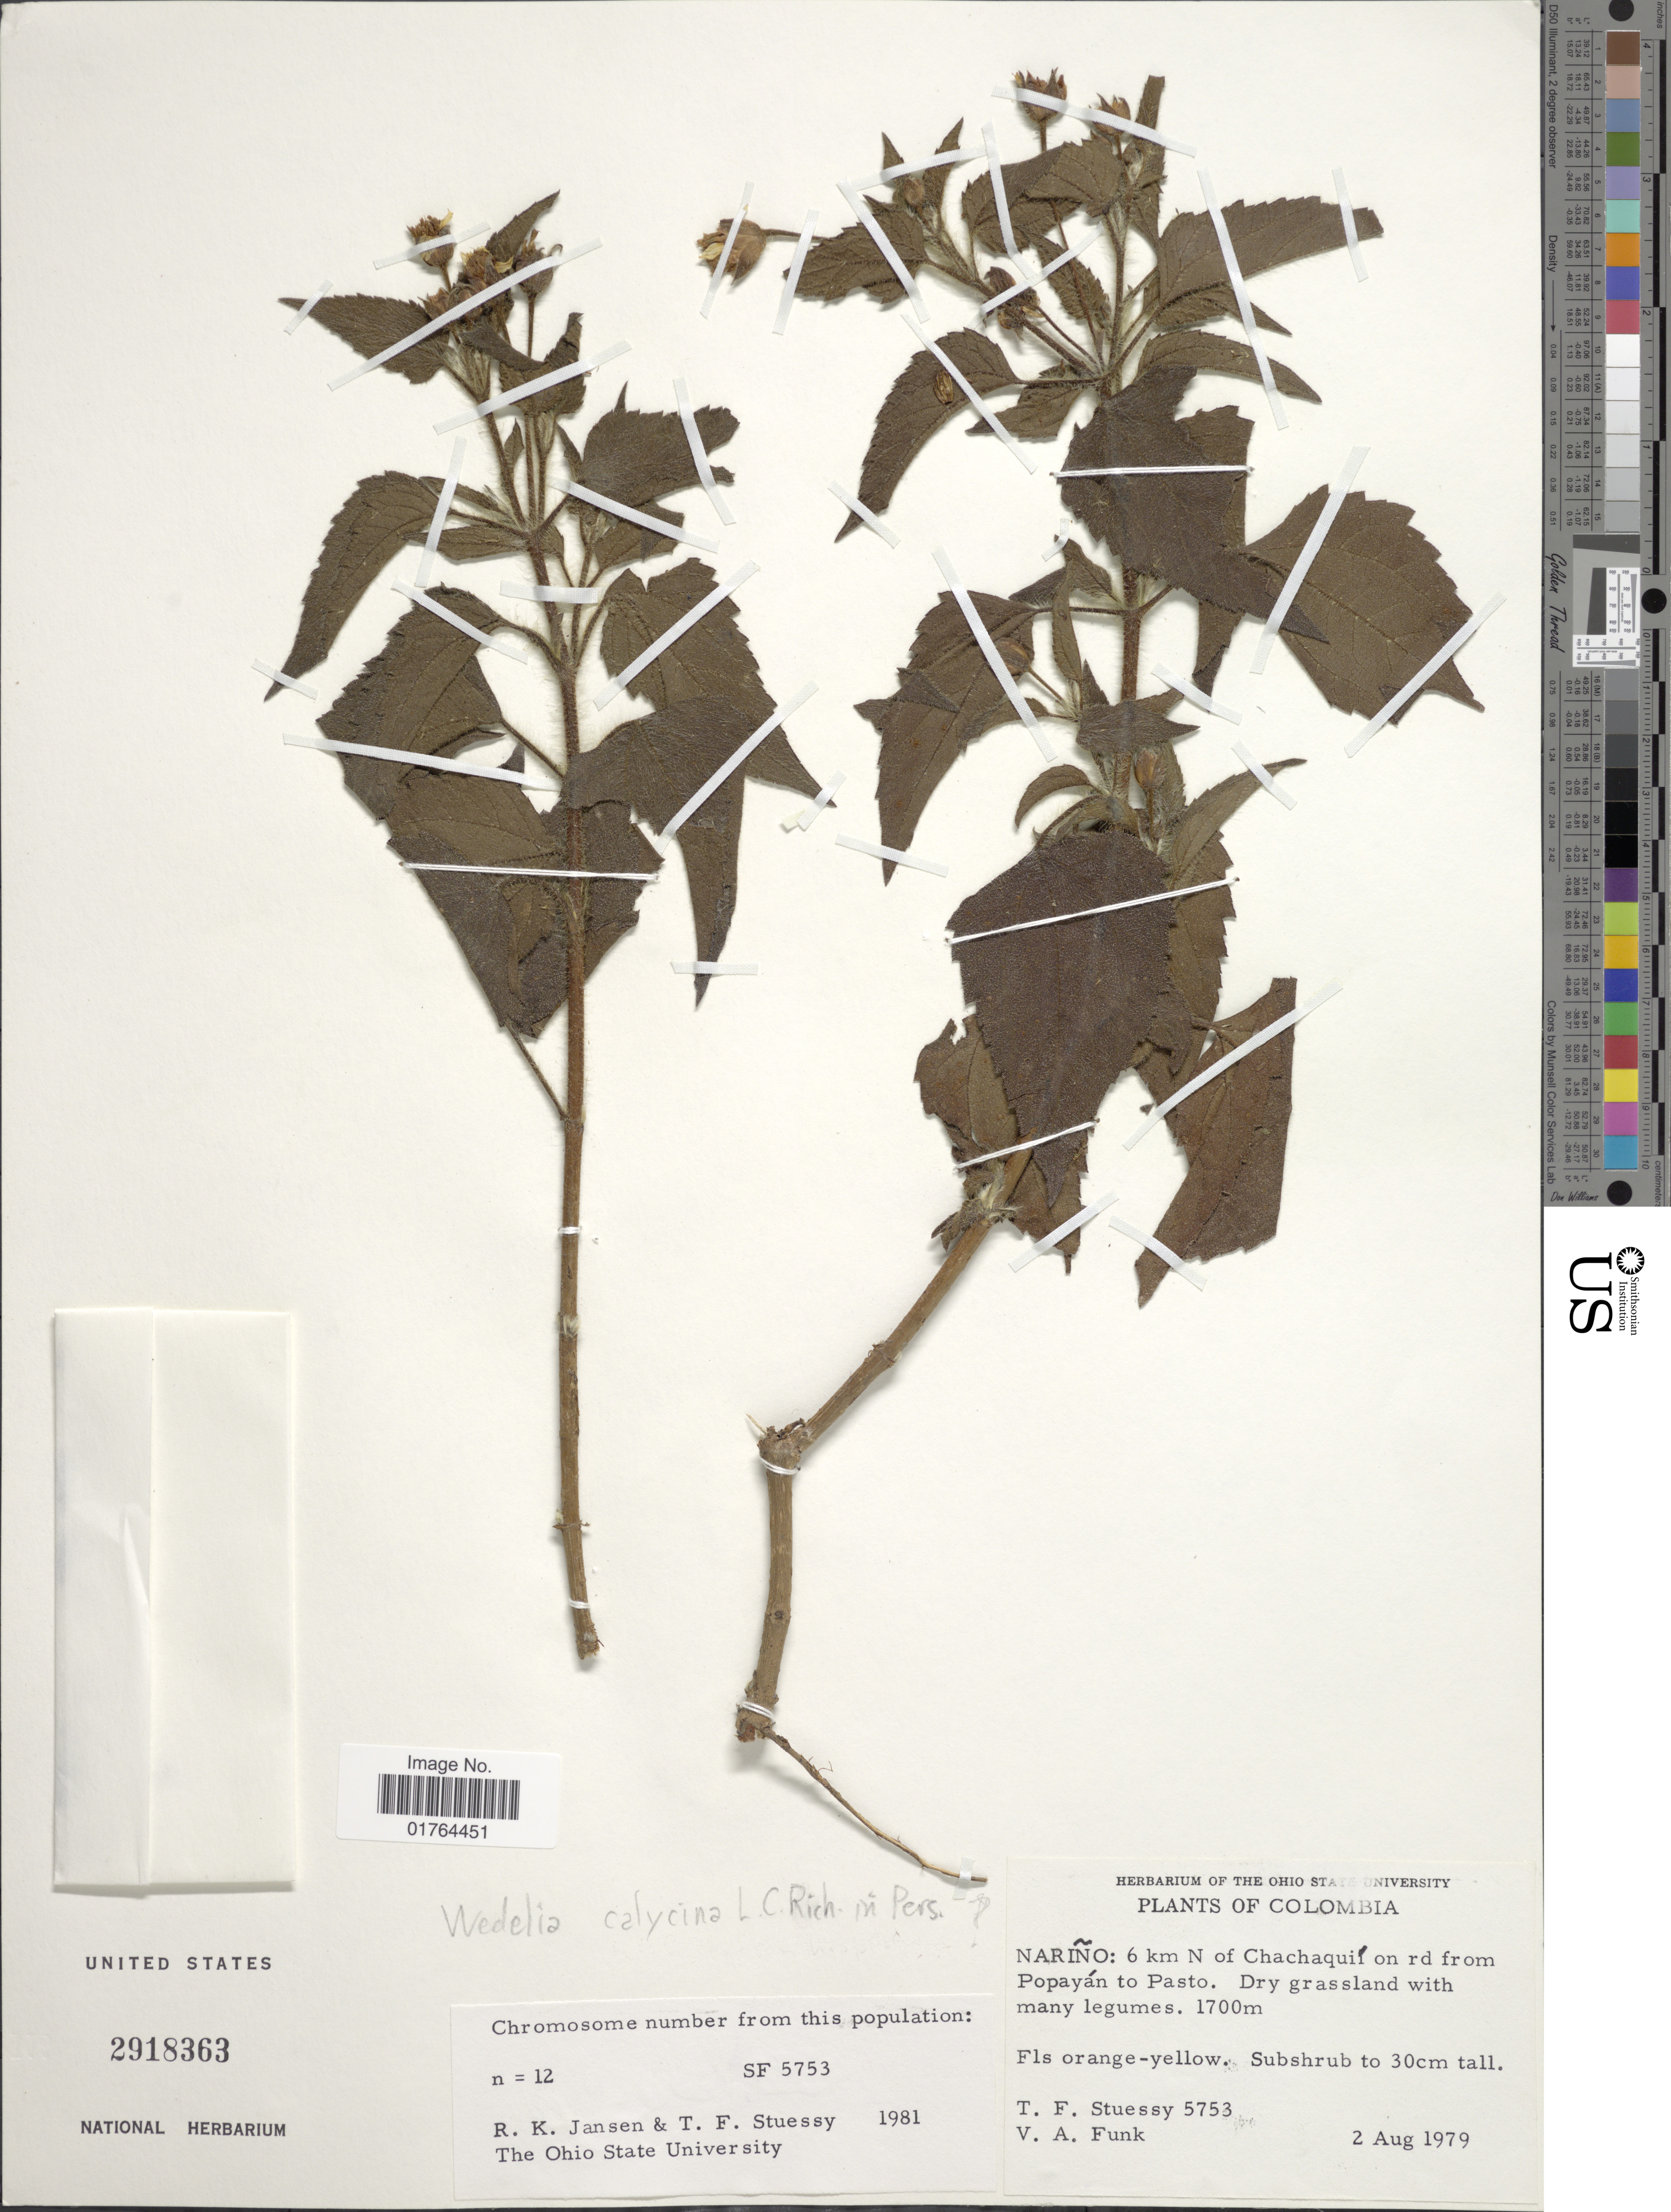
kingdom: Plantae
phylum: Tracheophyta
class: Magnoliopsida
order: Asterales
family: Asteraceae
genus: Wedelia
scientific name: Wedelia calycina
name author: Rich.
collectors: T. Stuessy & V. Funk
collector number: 5753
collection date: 1979-08-02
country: Colombia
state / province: Nariño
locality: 6 km N of Chachaquil on rd from Popayan to Pasto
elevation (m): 1700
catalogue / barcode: US 2918363